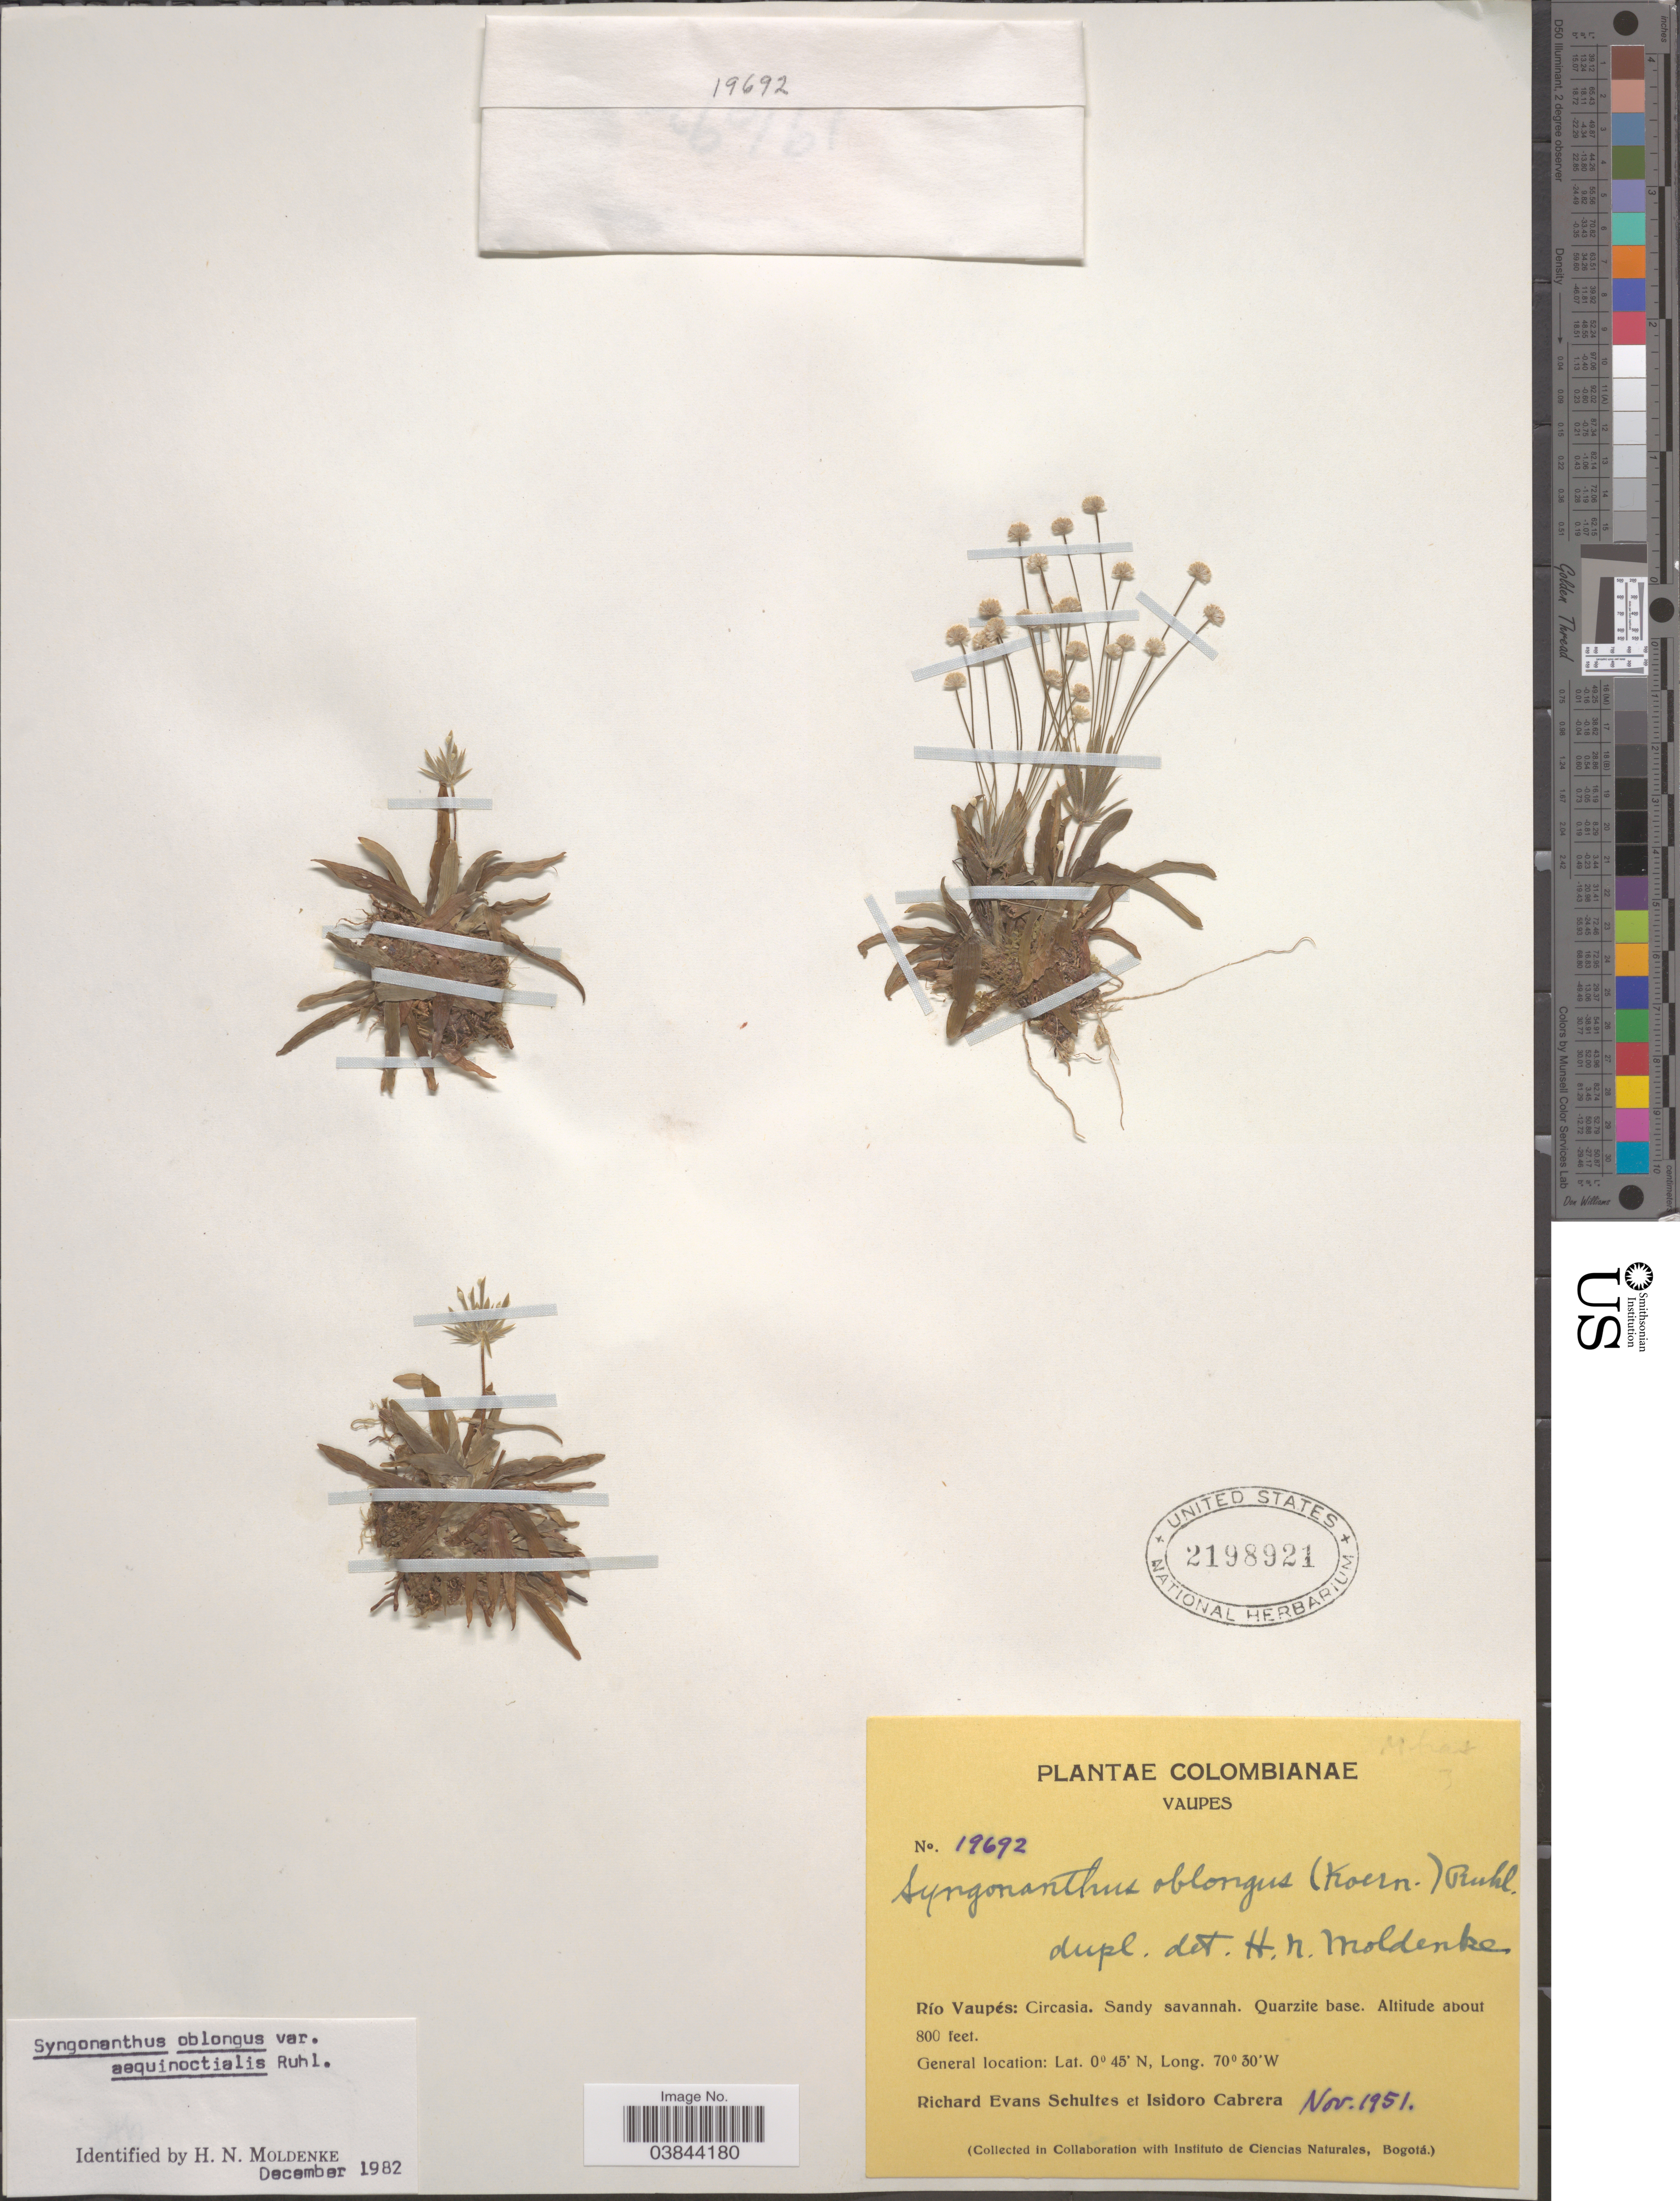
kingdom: Plantae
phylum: Tracheophyta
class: Liliopsida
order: Poales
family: Eriocaulaceae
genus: Syngonanthus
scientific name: Syngonanthus oblongus var. aequinoctialis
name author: Ruhland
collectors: R. E. Schultes & I. Cabrera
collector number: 19692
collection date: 1951-11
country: Colombia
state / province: Vaupés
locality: Río Vaupés: Circasia. Quarzite base.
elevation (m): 244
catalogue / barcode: US 2198921